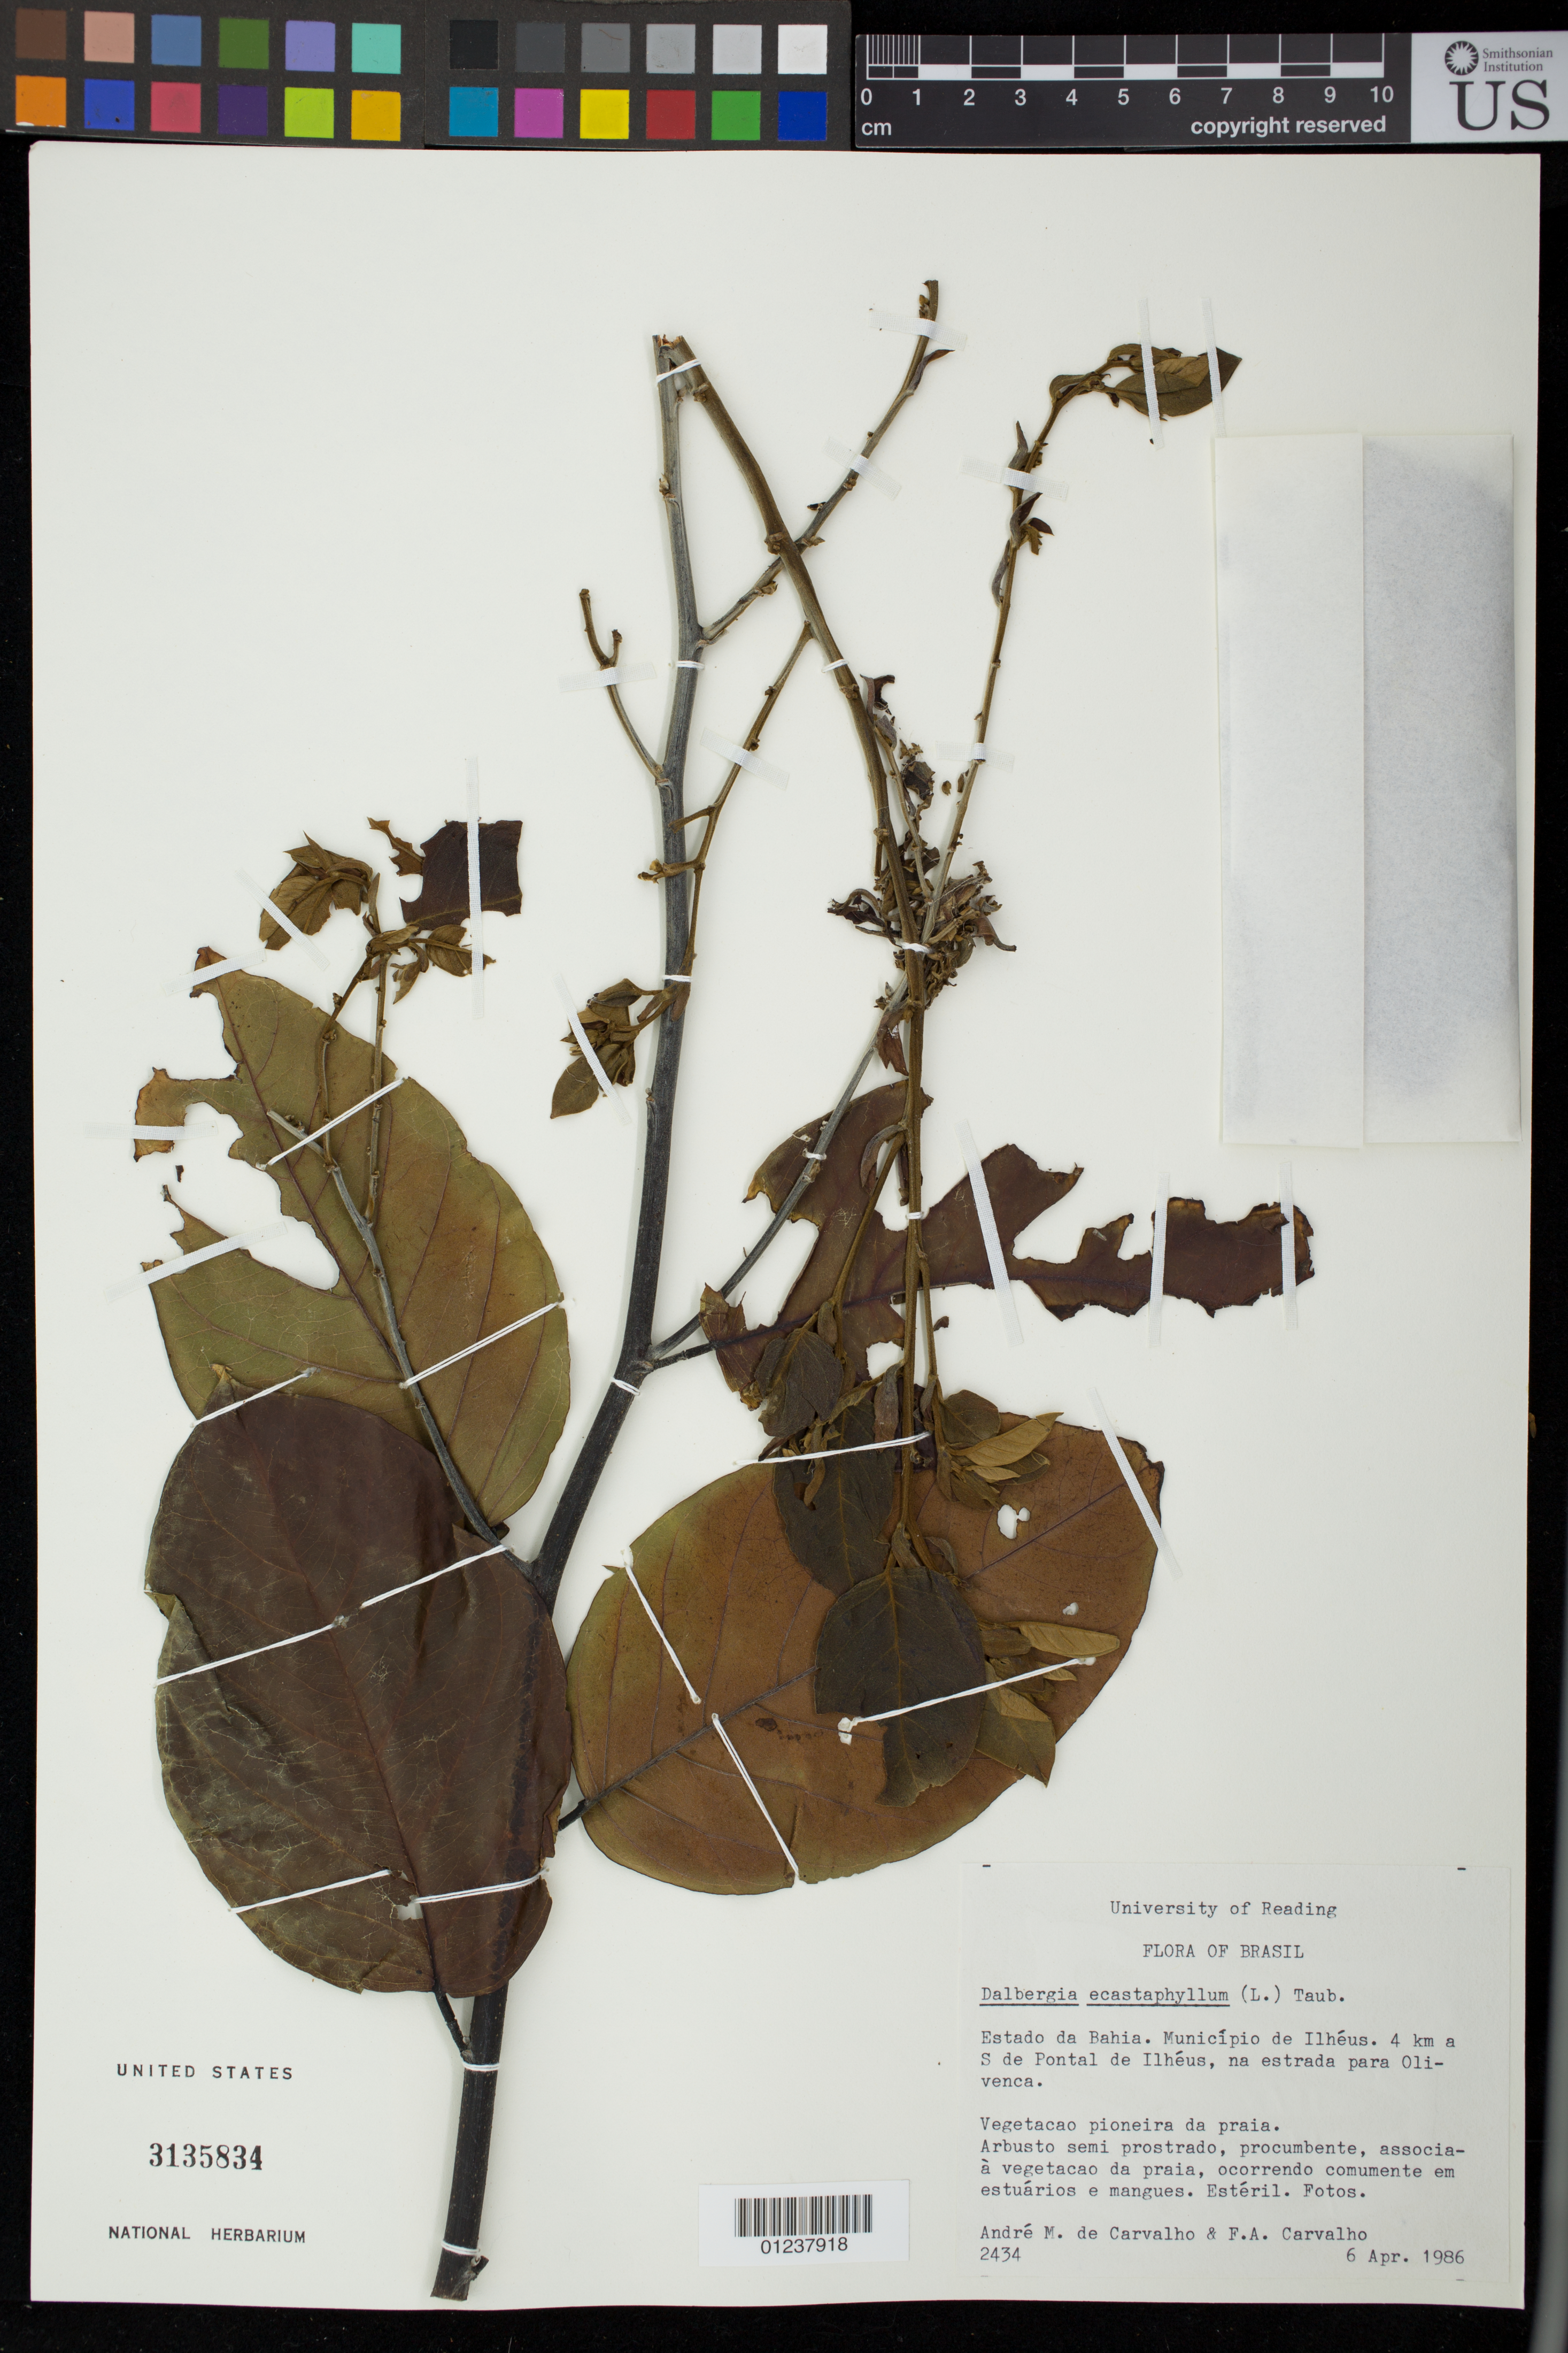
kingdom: Plantae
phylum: Tracheophyta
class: Magnoliopsida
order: Fabales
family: Fabaceae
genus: Dalbergia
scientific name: Dalbergia ecastaphyllum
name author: (L.) Taub.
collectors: A. M. Carvalho & F. A. Carvalho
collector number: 2434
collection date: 1986-04-06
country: Brazil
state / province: Bahia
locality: Municipio de Ilheus. 4 km a S de Pontal de Ilheus, na estrada para Olivenca.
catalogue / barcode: US 3135834